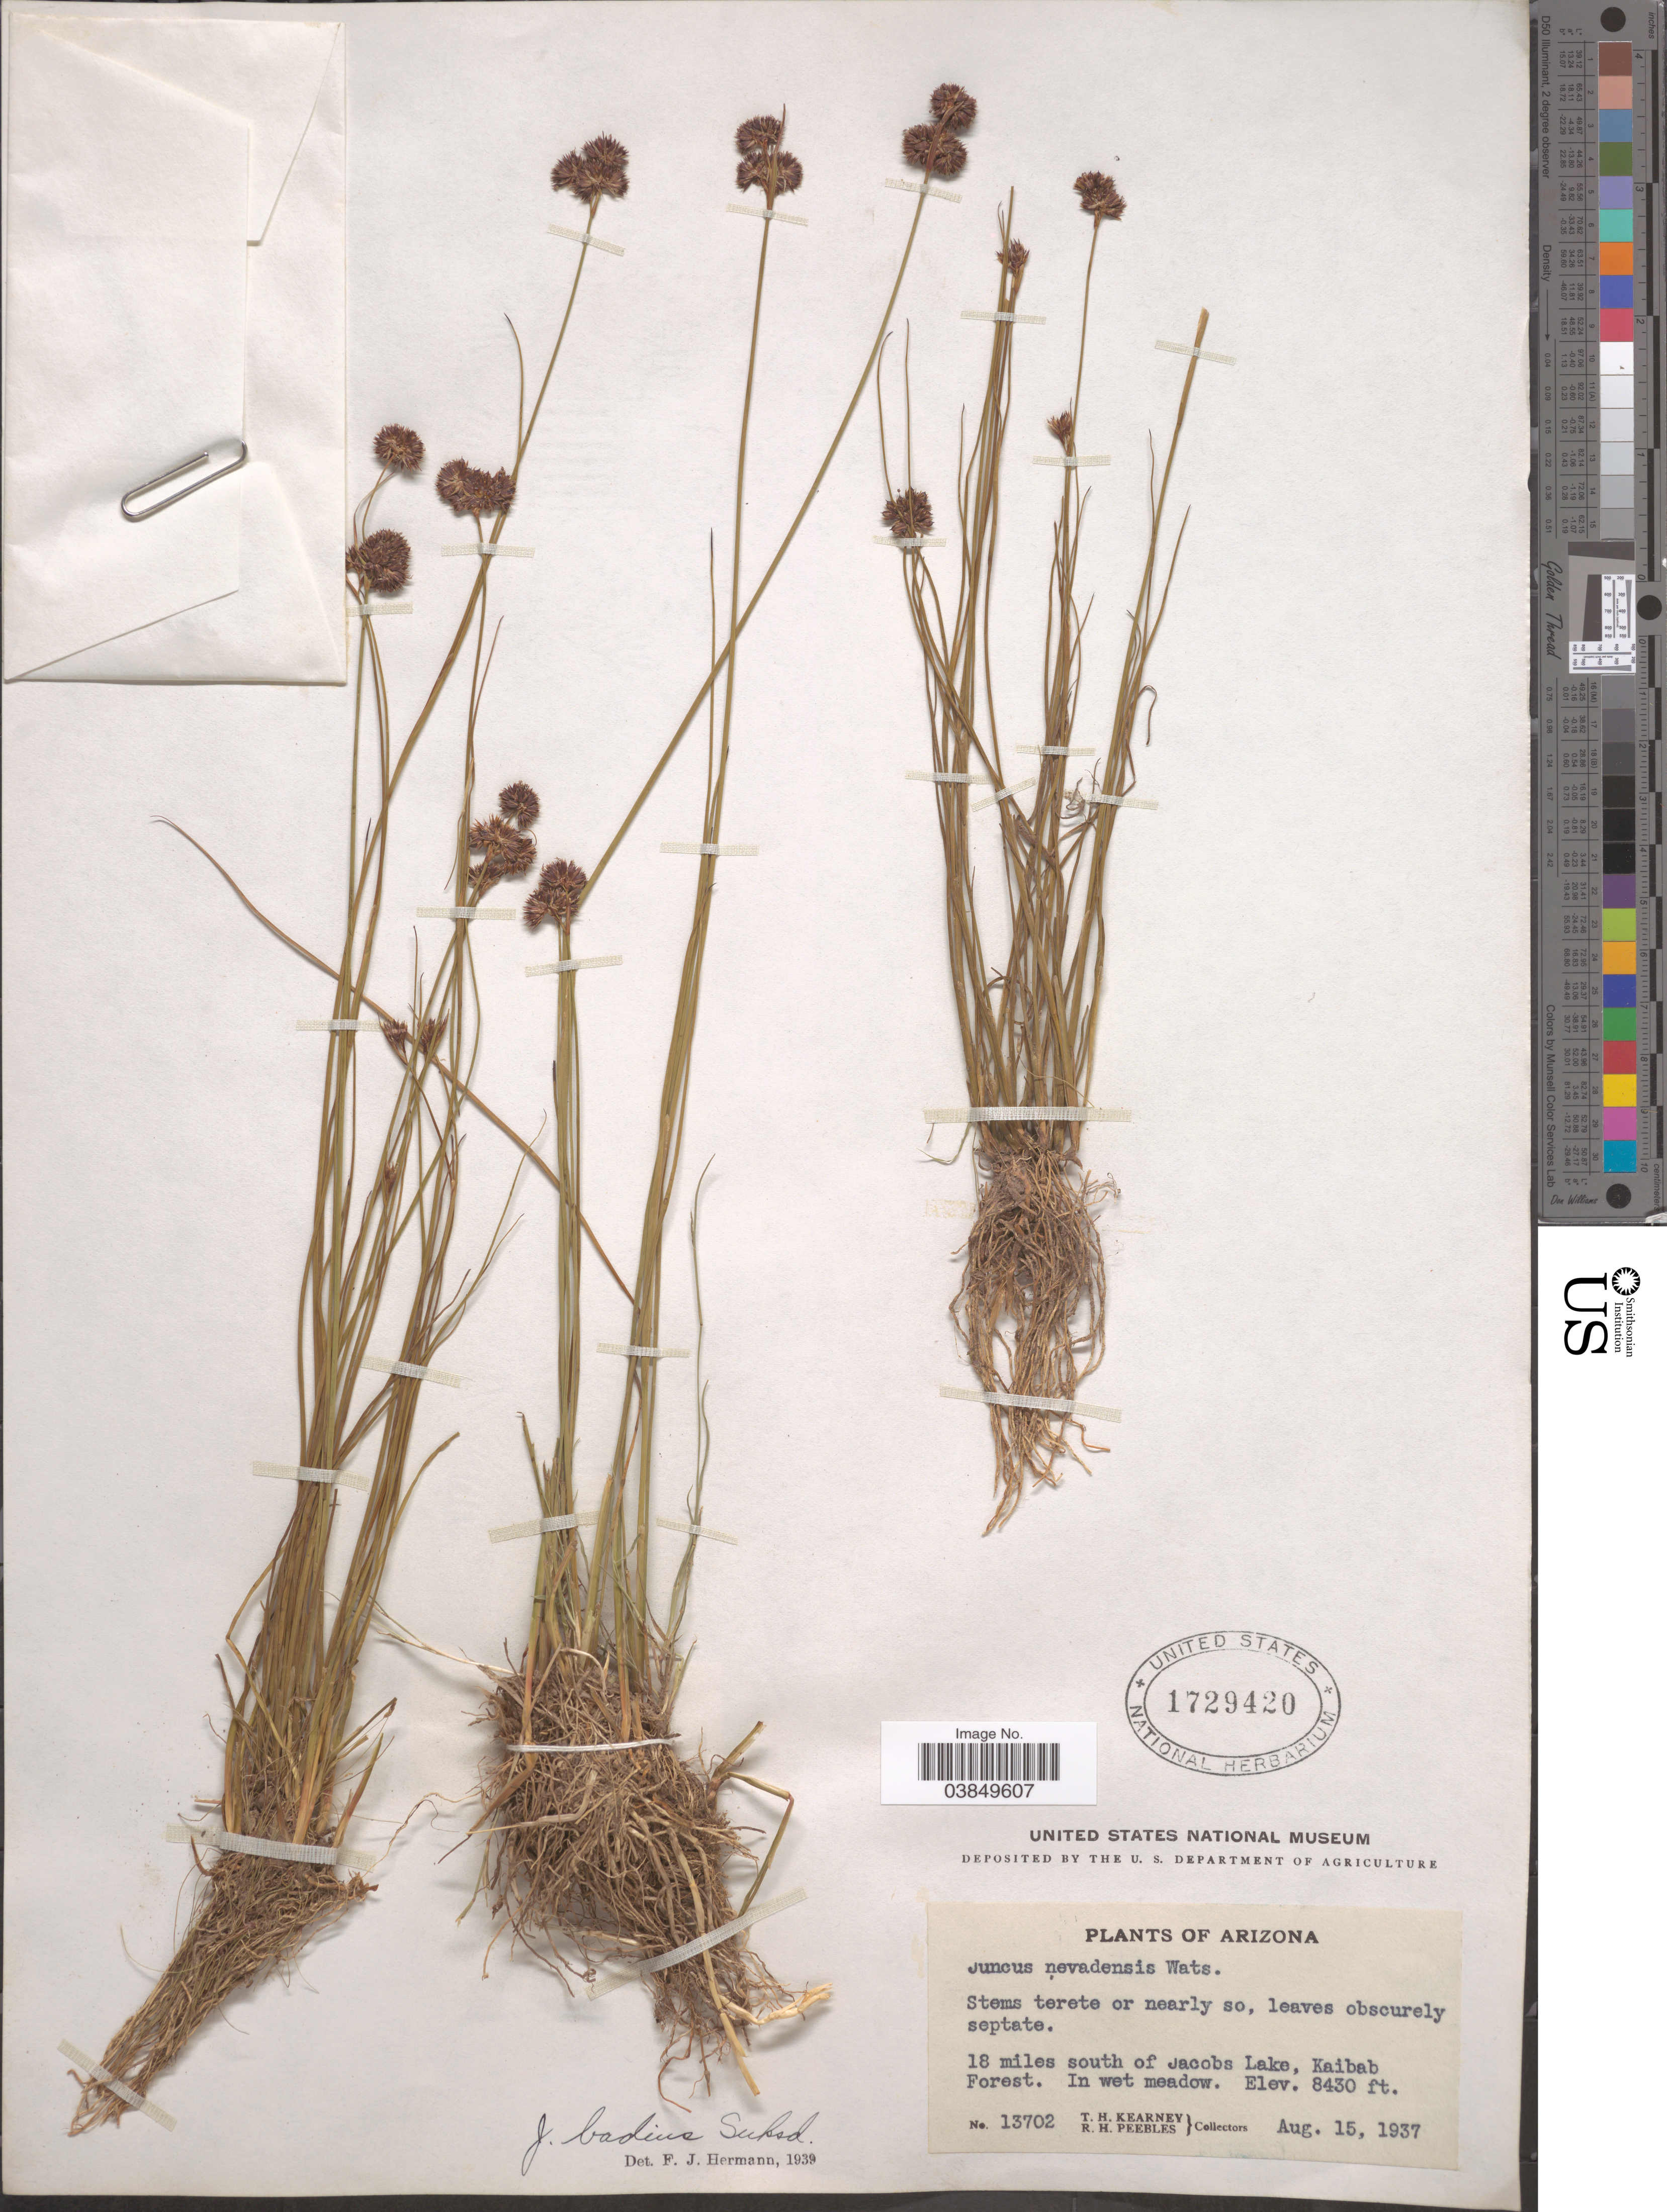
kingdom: Plantae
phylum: Tracheophyta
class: Liliopsida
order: Poales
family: Juncaceae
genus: Juncus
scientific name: Juncus badius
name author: Suksd.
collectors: T. H. Kearney & R. H. Peebles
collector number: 13702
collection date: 1937-08-15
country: United States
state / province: Arizona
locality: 18 miles south of Jacobs Lake, Kaibab Forest.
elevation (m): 2569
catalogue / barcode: US 1729420